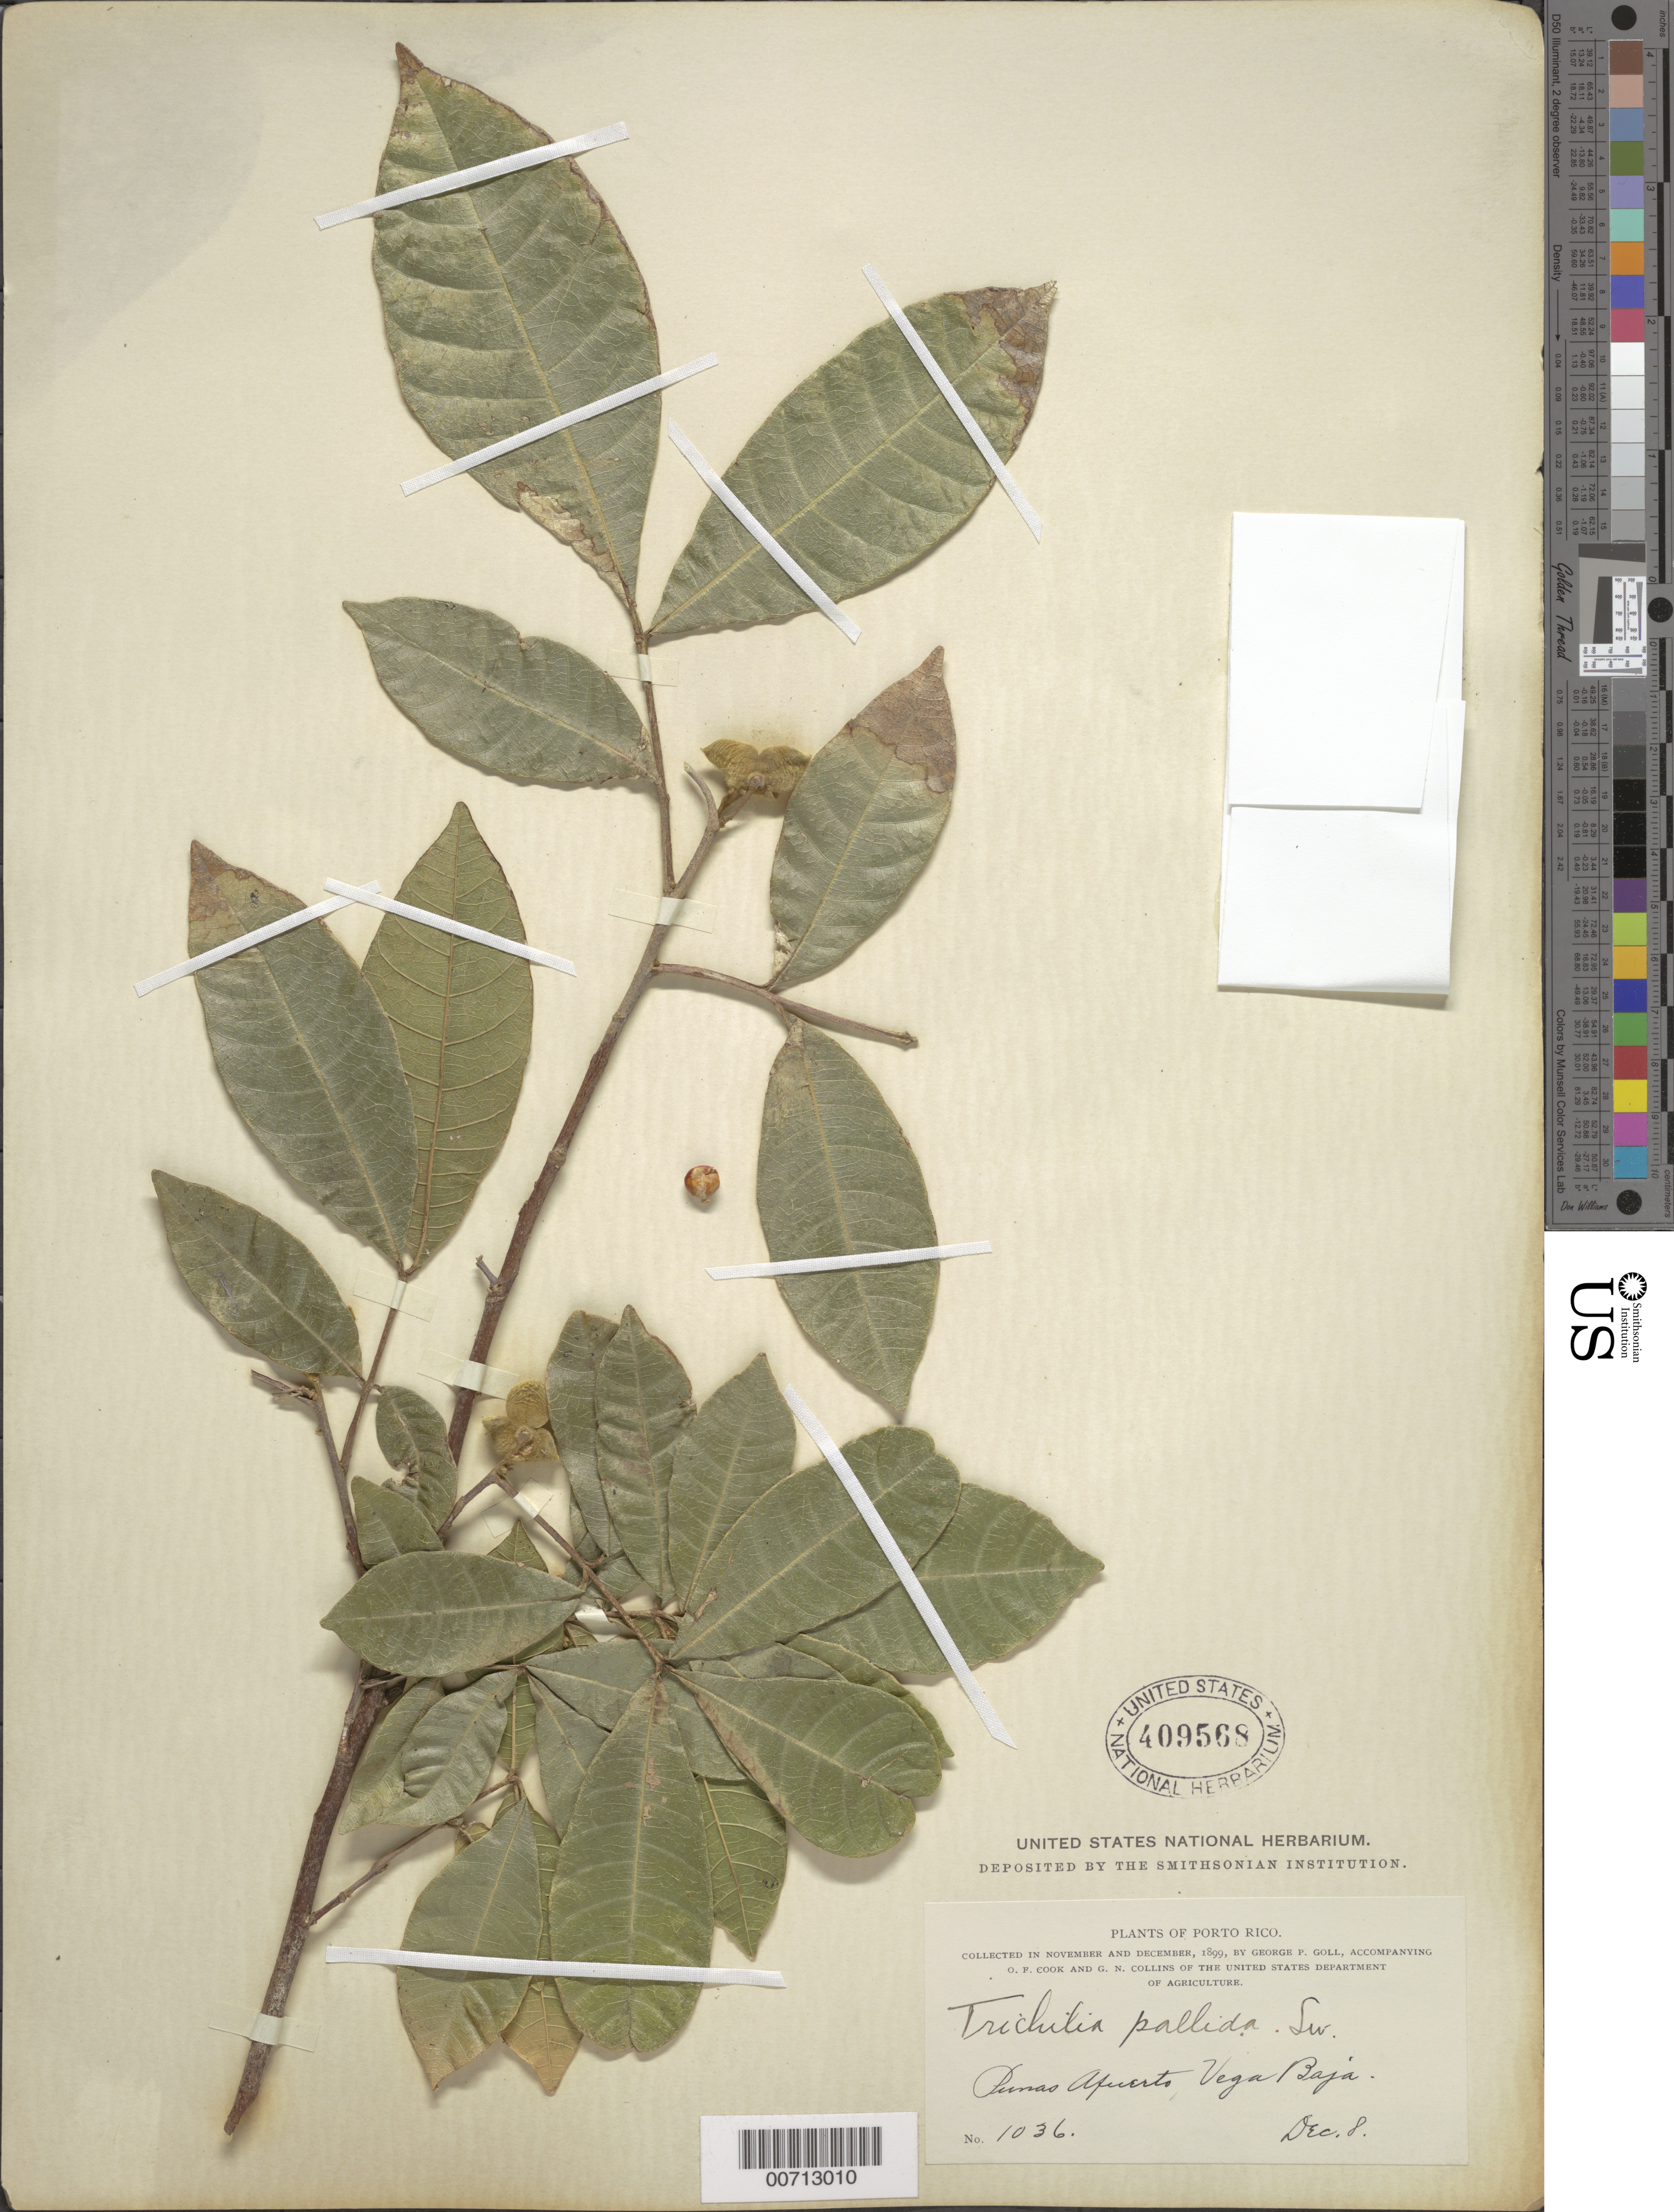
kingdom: Plantae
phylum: Tracheophyta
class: Magnoliopsida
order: Sapindales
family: Meliaceae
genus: Trichilia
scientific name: Trichilia pallida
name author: Sw.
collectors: G. Goll, O. F. Cook & G. Collins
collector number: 1036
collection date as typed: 08 Dec 1899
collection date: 1899-12-08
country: Puerto Rico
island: Greater Antilles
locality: Punas Afuerto, Vega Baja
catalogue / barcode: US 409568